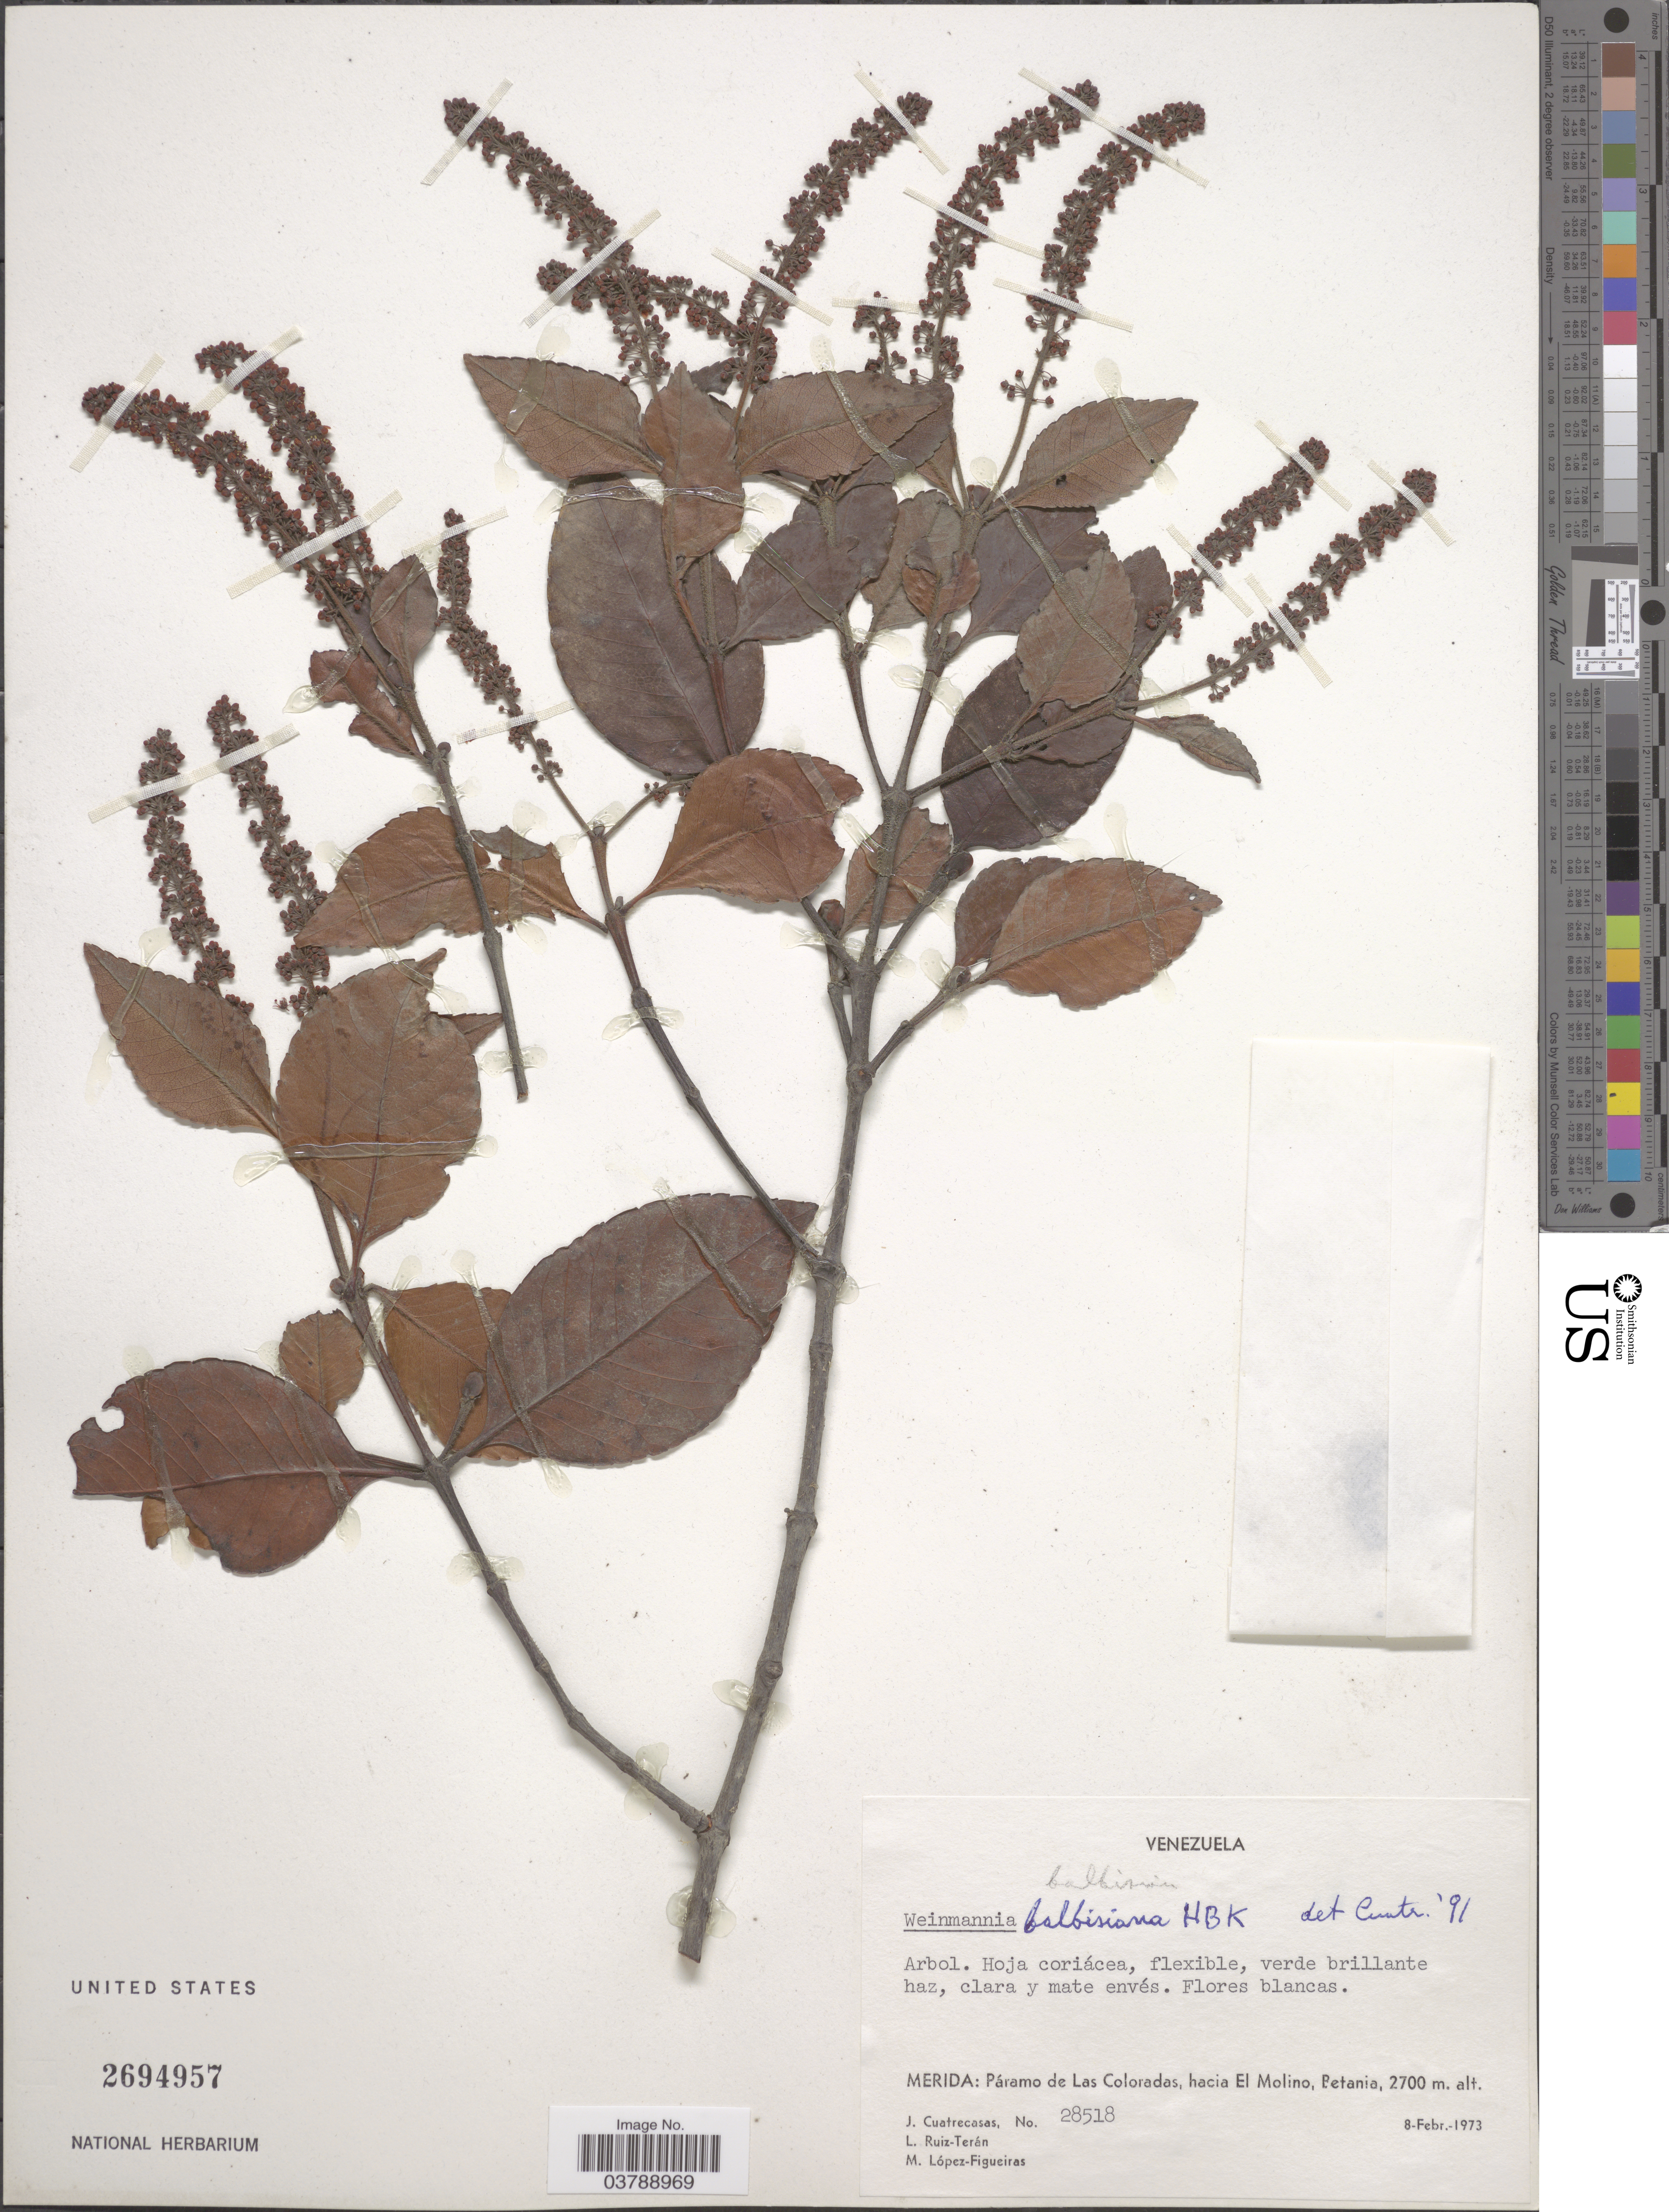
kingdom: Plantae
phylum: Tracheophyta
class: Magnoliopsida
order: Oxalidales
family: Cunoniaceae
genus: Weinmannia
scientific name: Weinmannia balbisiana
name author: Kunth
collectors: J. Cuatrecasas, L. E. Ruíz-Terán & M. López Figueiras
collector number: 28518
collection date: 1973-02-08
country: Venezuela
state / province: Merida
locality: Páramo de Las Coloradas, hacia El Molino, Petania.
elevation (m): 2700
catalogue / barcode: US 2694957